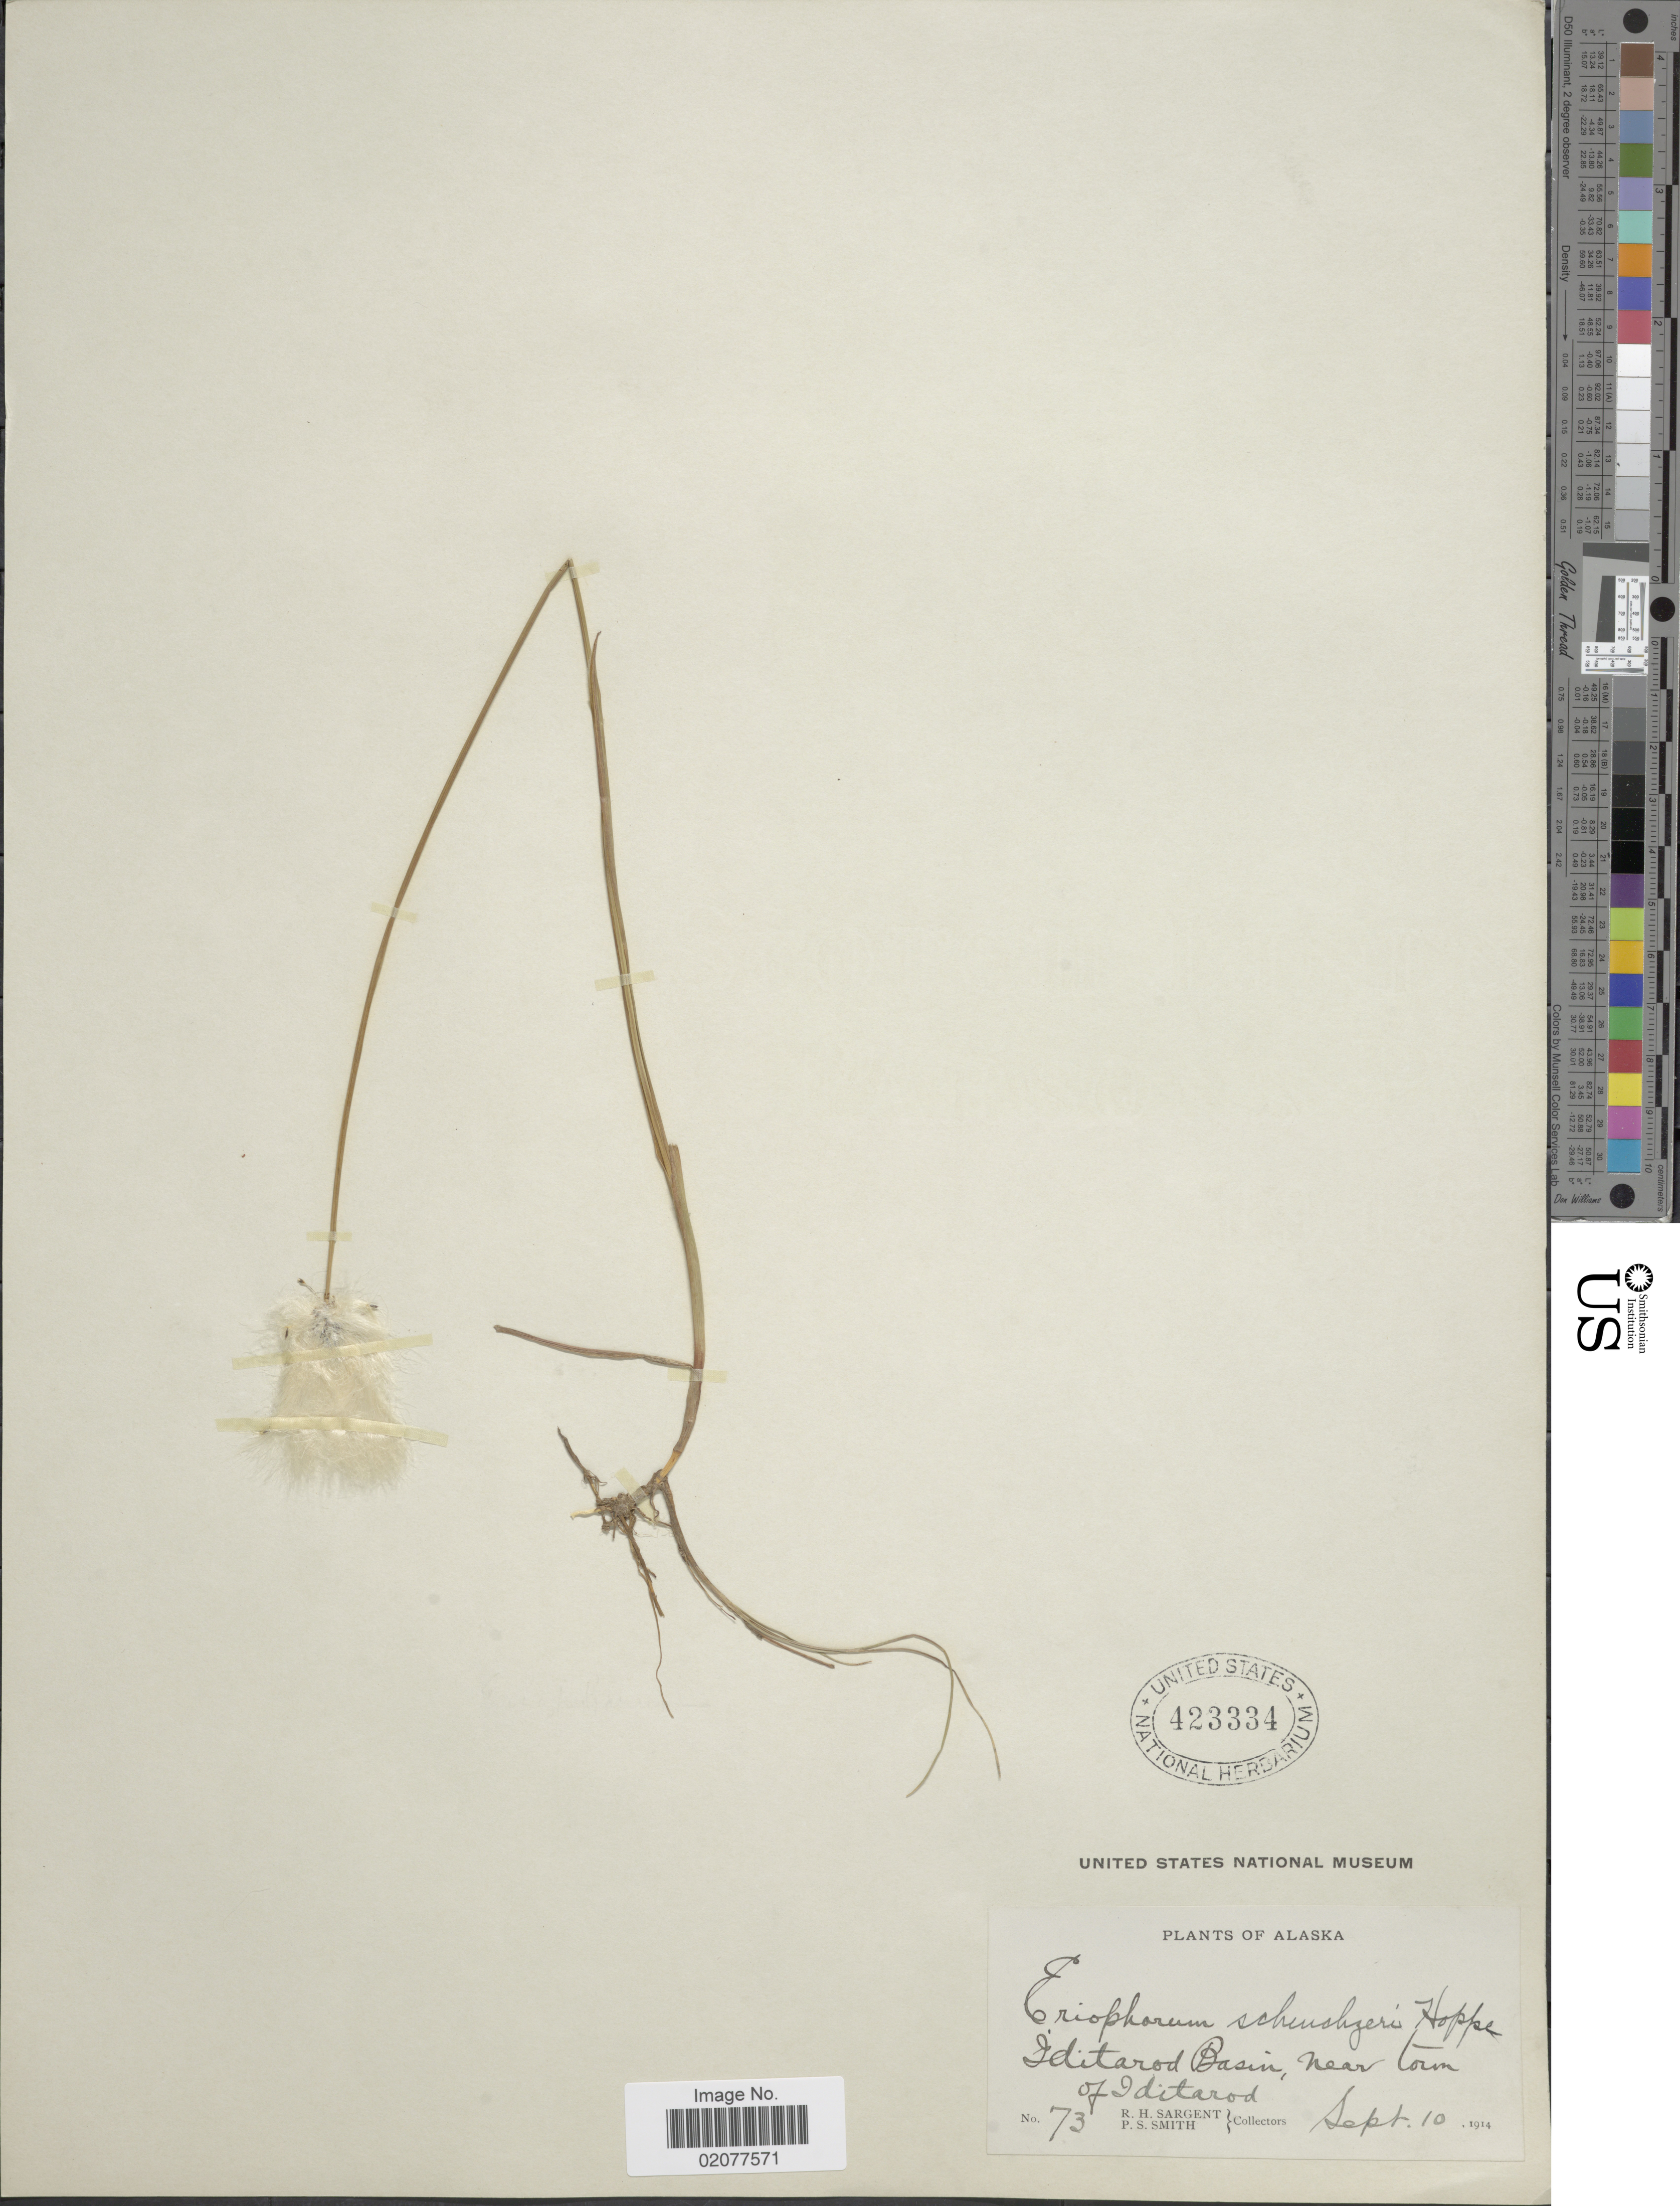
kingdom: Plantae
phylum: Tracheophyta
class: Liliopsida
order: Poales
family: Cyperaceae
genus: Eriophorum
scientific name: Eriophorum scheuchzeri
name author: Hoppe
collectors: R. Sargent & P. Smith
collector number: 73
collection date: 1914-09-10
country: United States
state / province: Alaska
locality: Alaska. Iditarod Basin, near town of Iditarod.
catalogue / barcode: US 423334